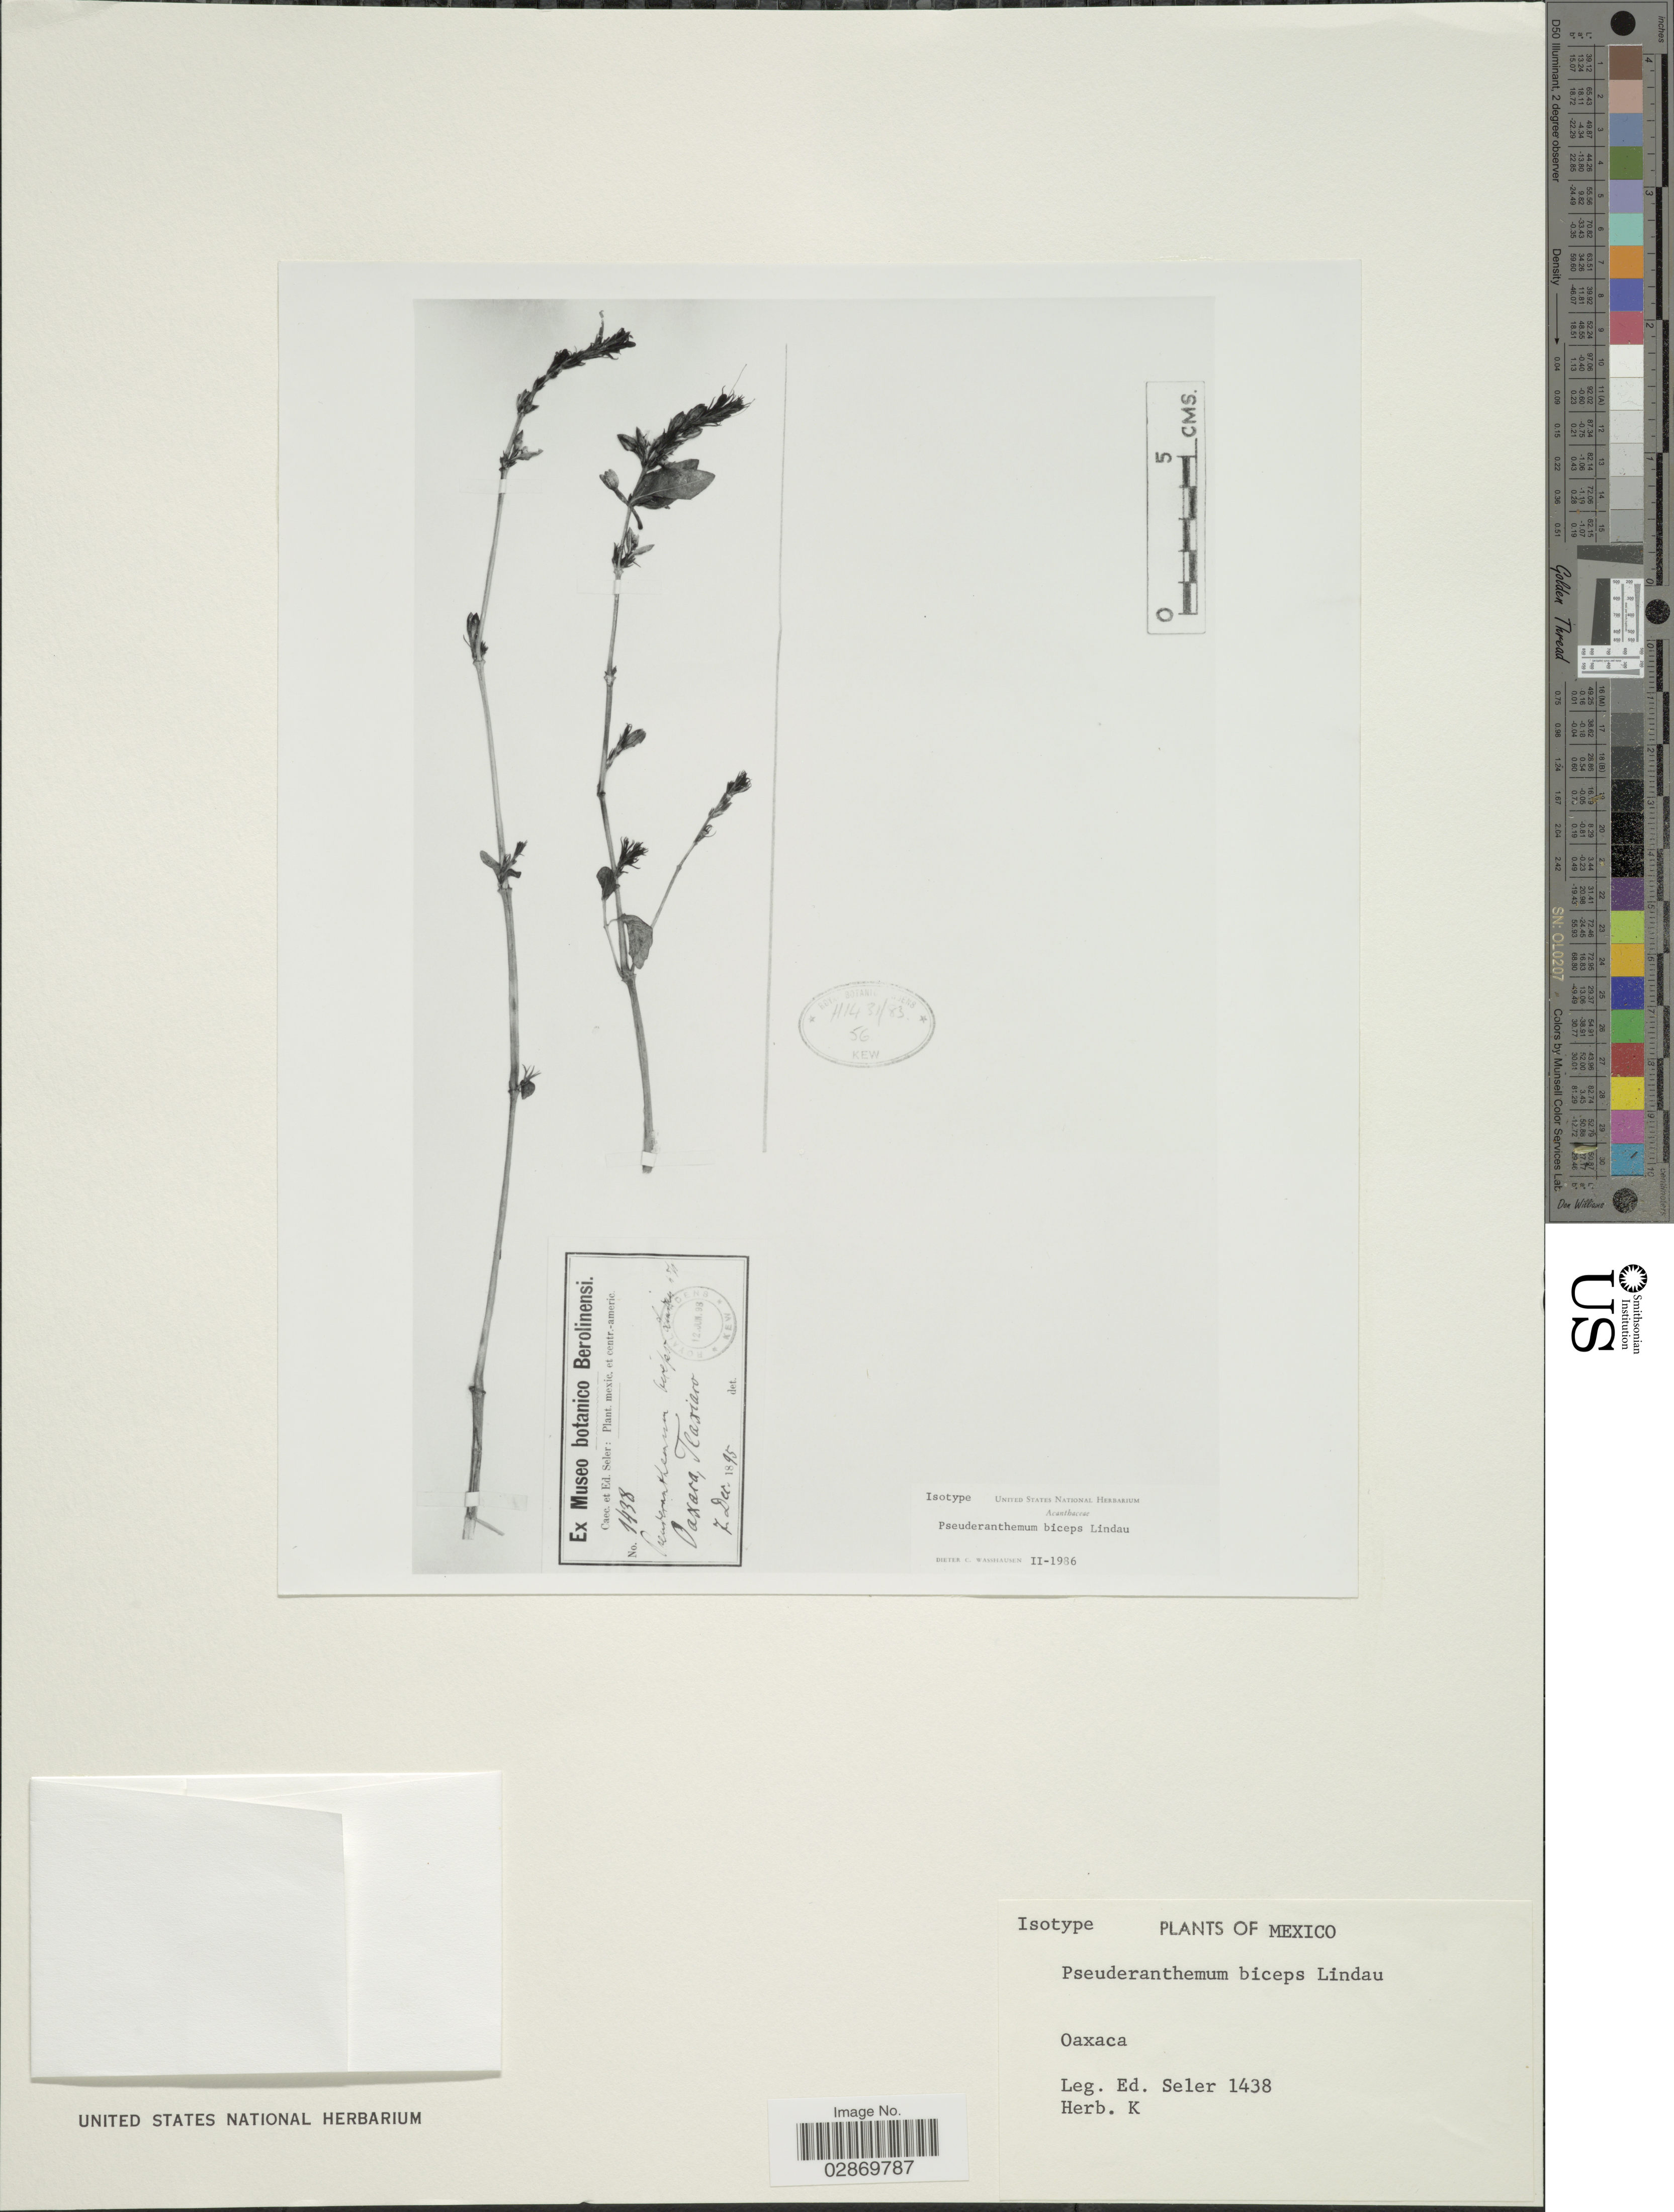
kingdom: Plantae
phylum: Tracheophyta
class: Magnoliopsida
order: Lamiales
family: Acanthaceae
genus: Pseuderanthemum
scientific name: Pseuderanthemum biceps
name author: Lindau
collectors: E. Seler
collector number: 1438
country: Mexico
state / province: Oaxaca